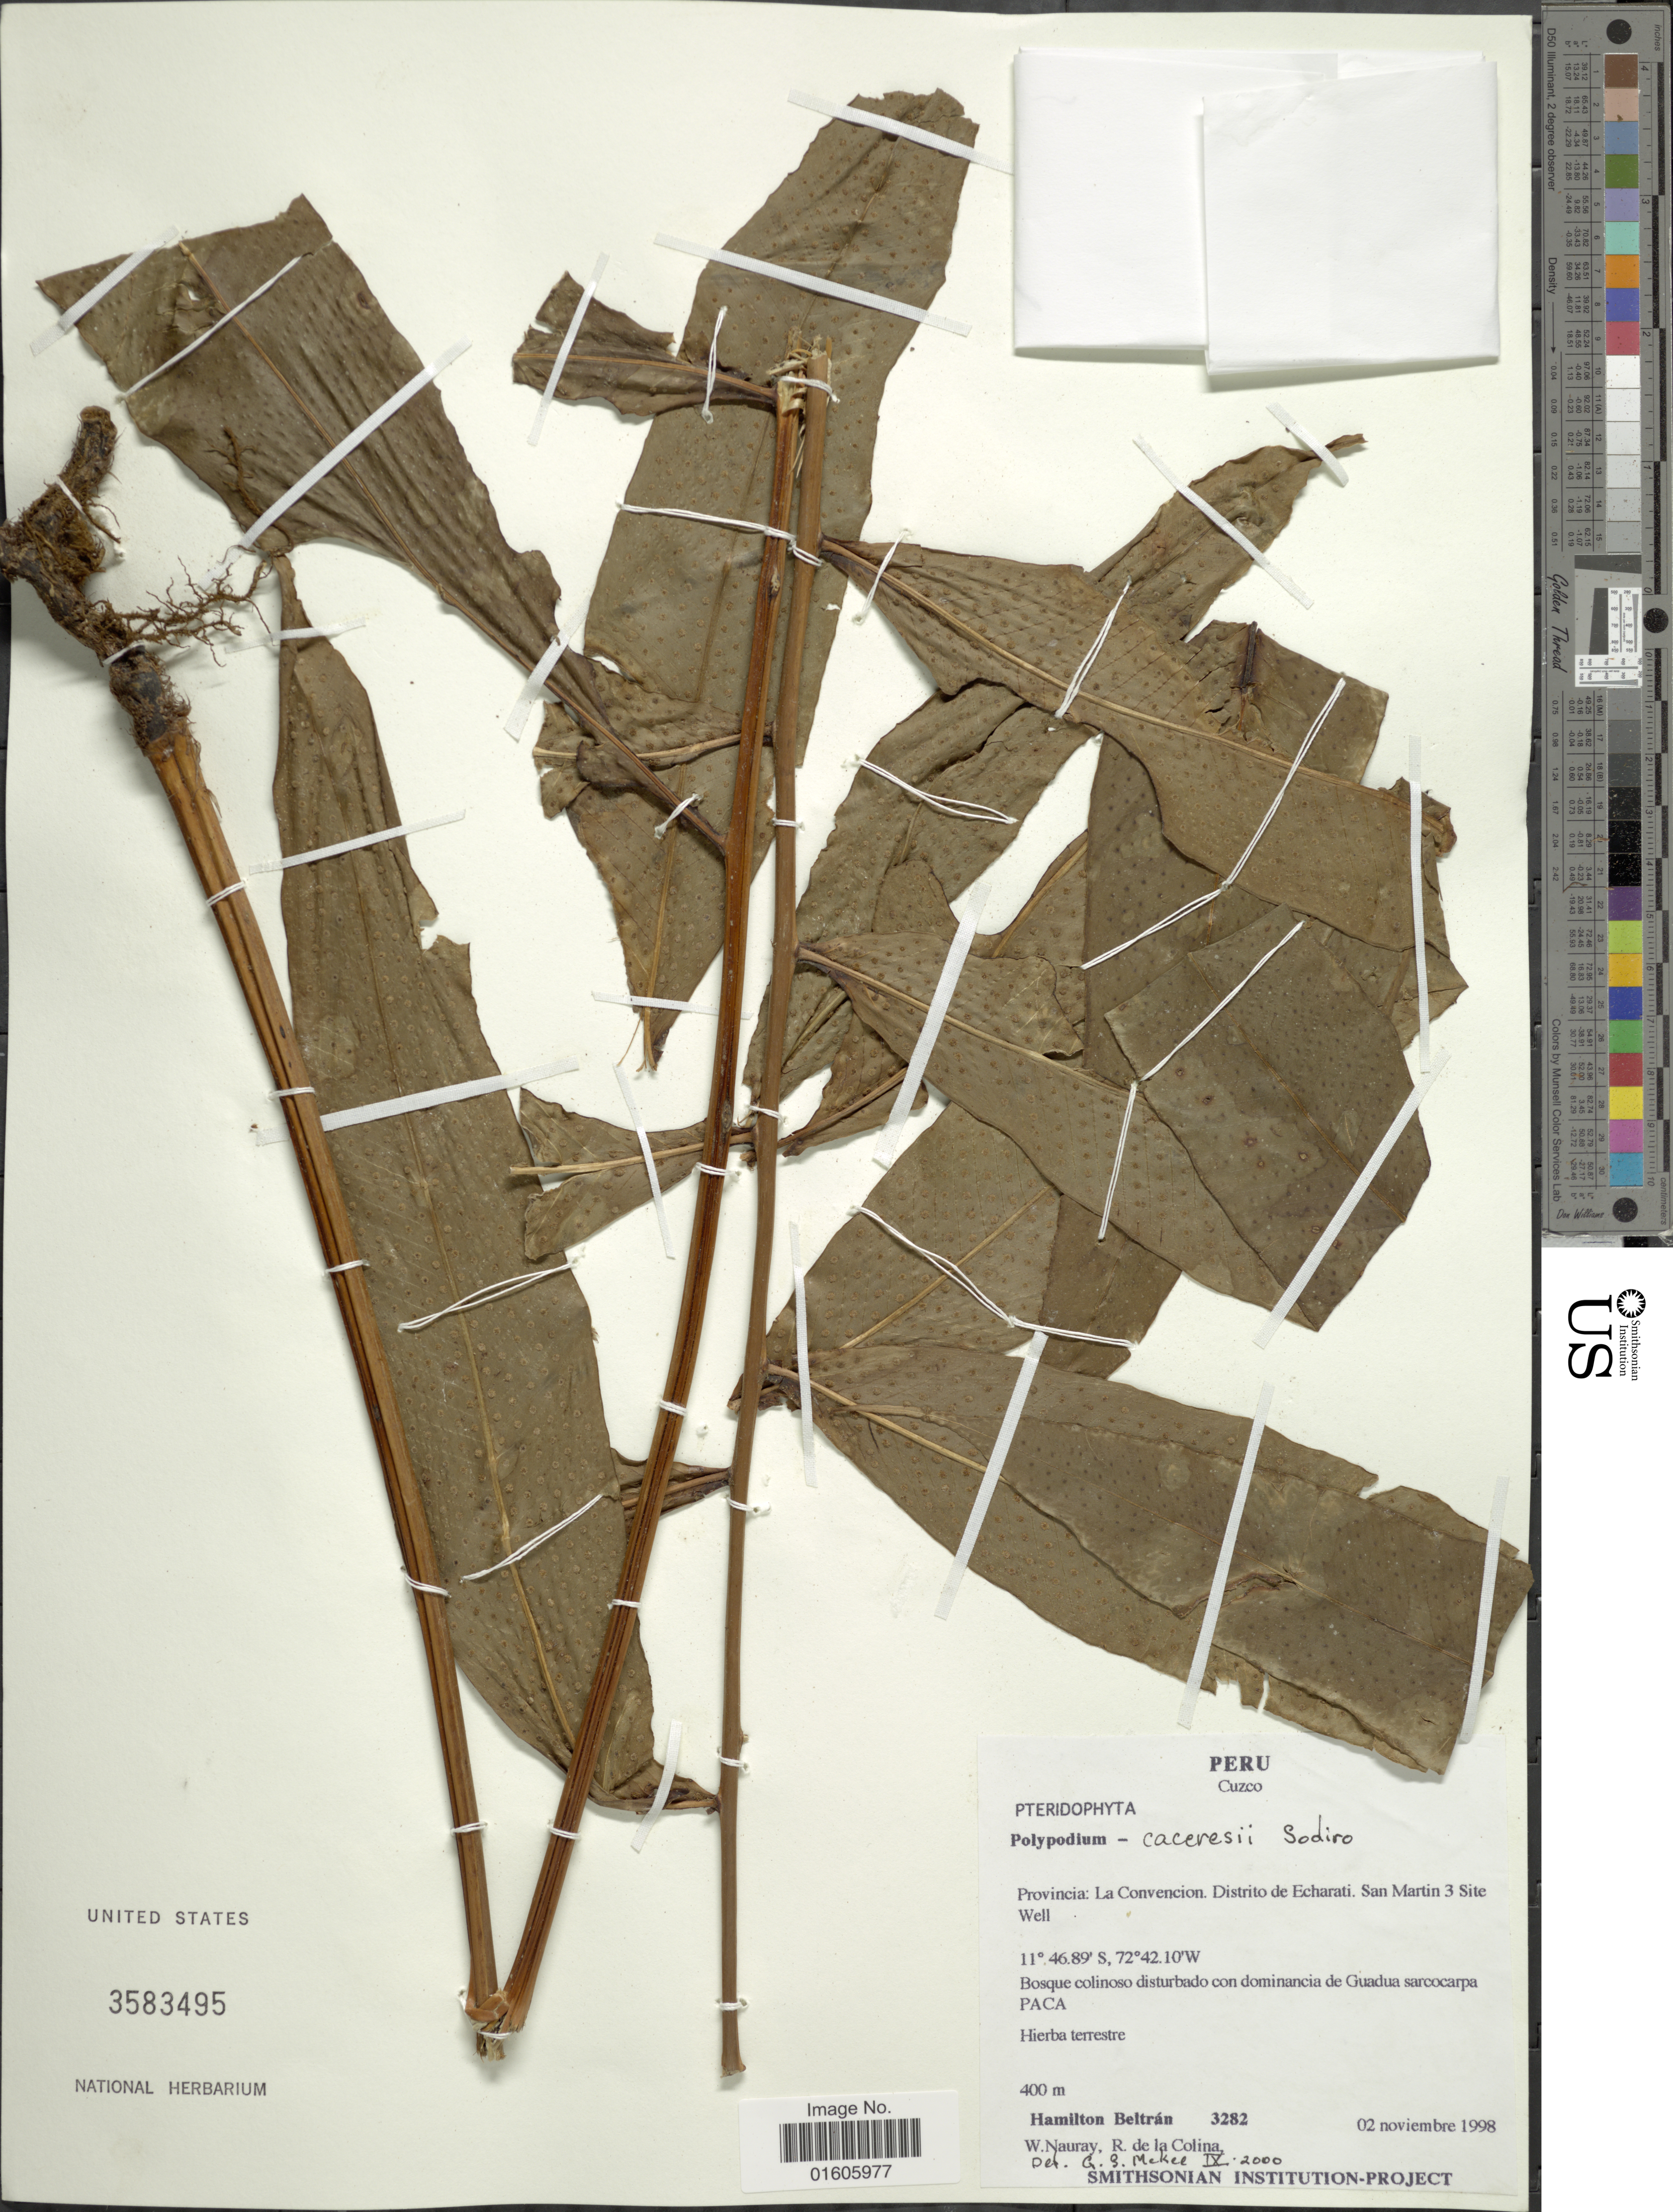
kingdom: Plantae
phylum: Tracheophyta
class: Polypodiopsida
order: Polypodiales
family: Polypodiaceae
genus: Serpocaulon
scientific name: Serpocaulon caceresii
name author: A.R. Sm.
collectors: H. Beltrán, W. Nauray & R. Colina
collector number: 3282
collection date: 1998-11-02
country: Peru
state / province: Cusco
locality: Cuzco. Provincia: La Convencion. Distrito de Echarati. San Martin 3 Site Well.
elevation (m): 400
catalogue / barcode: US 3583495